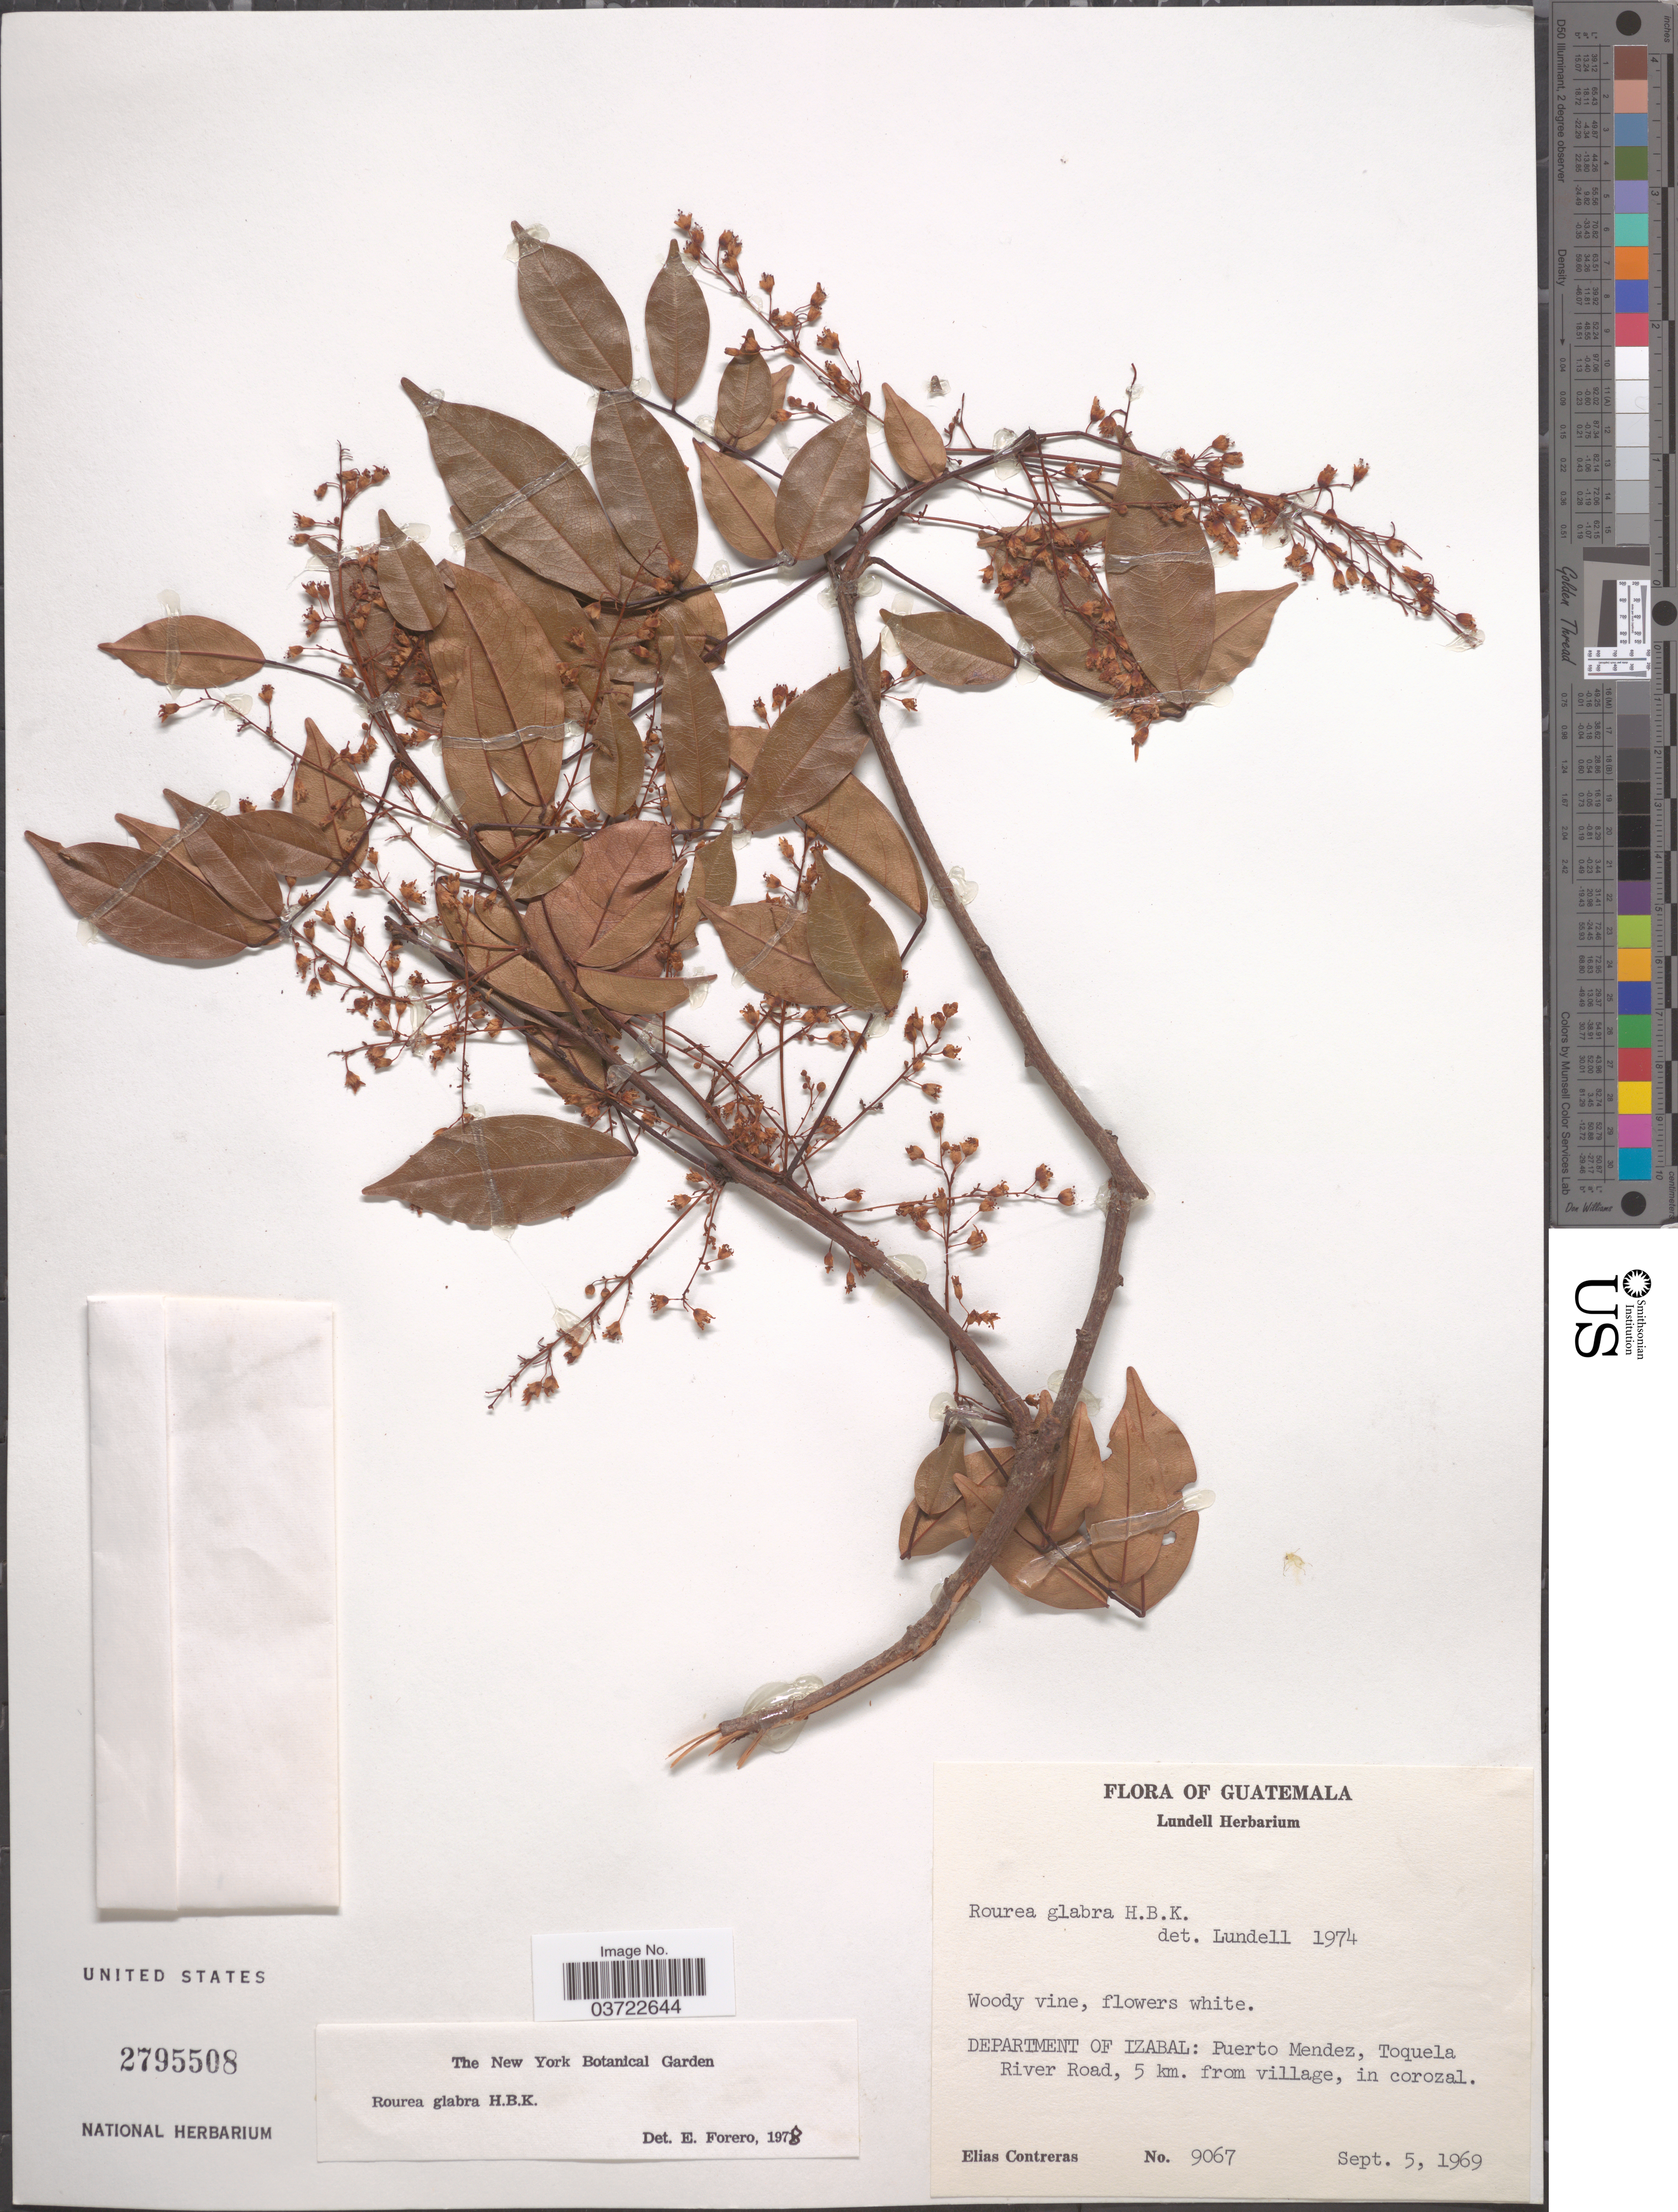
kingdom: Plantae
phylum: Tracheophyta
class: Magnoliopsida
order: Oxalidales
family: Connaraceae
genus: Rourea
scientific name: Rourea glabra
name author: Kunth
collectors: E. Contreras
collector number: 9067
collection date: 1969-09-05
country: Guatemala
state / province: Izabal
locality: Department of Izabal: Puerto Mendez, Toquela River Road, 5 km. from village, in corozal.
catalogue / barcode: US 2795508